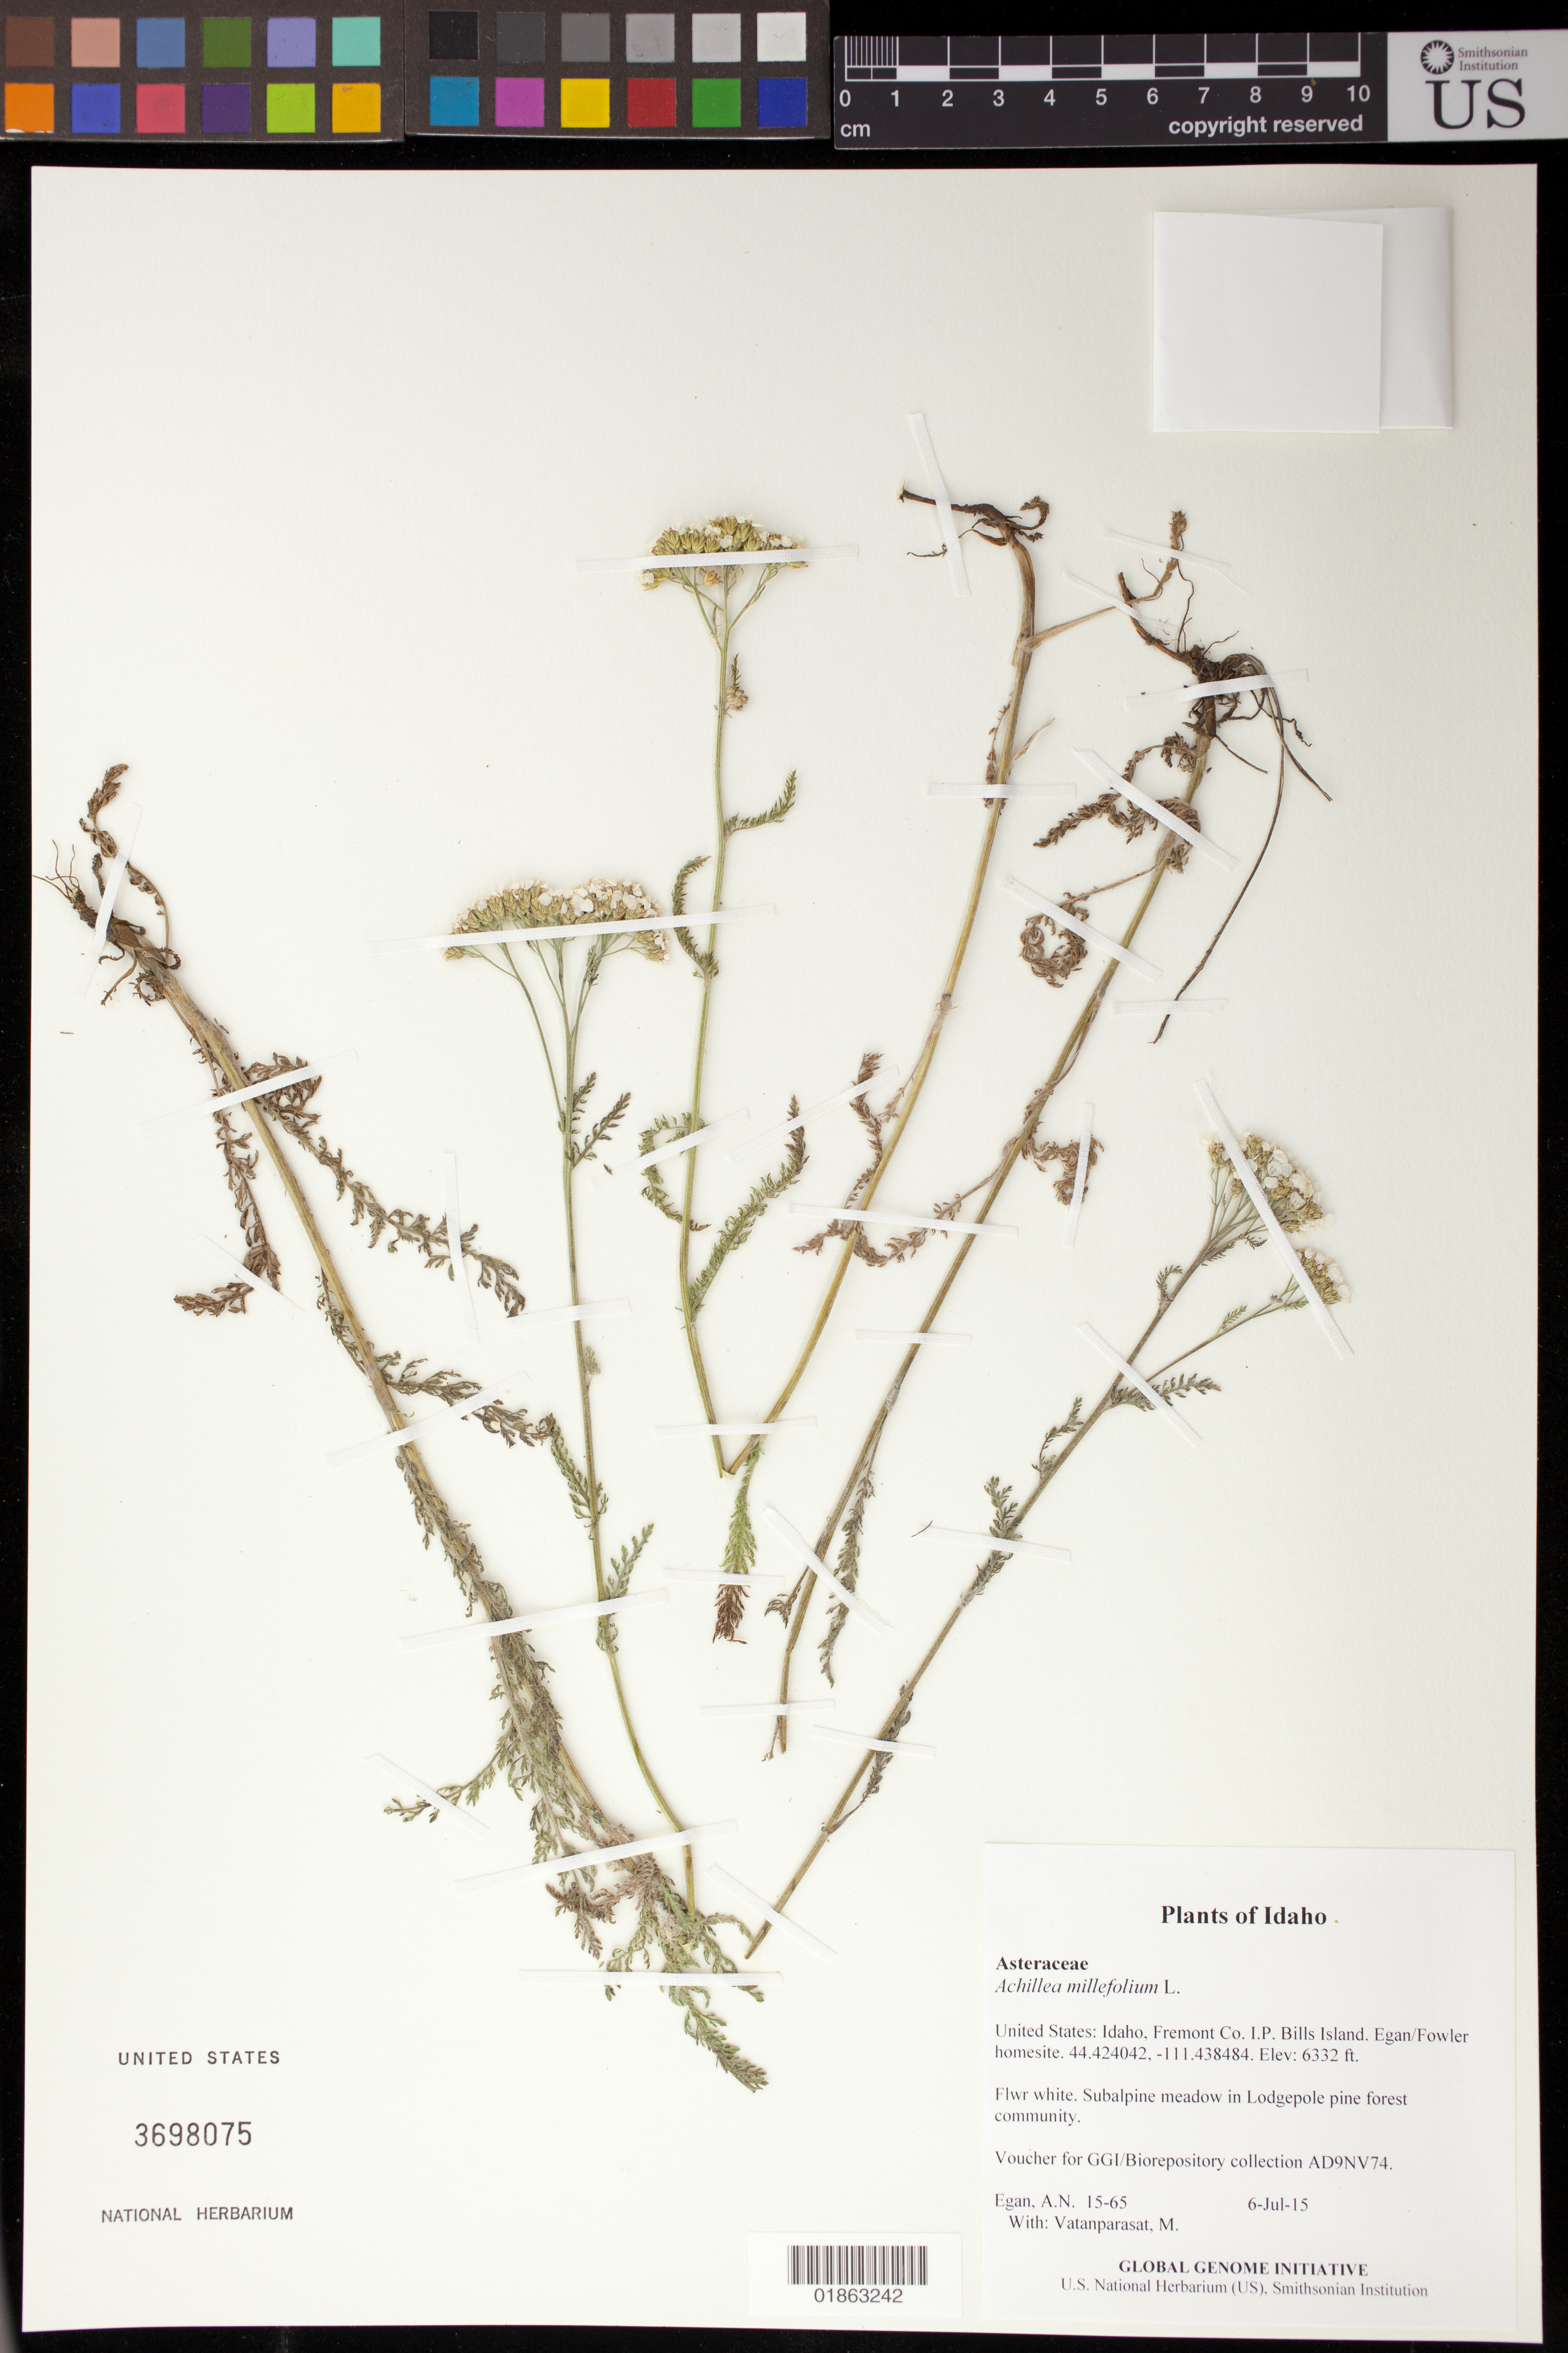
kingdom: Plantae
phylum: Tracheophyta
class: Magnoliopsida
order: Asterales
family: Asteraceae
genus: Achillea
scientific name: Achillea millefolium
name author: L.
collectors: A. N. Egan & M. Vatanparasat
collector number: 15-65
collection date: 2015-07-06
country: United States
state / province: Idaho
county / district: Fremont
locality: I.P. Bills Island. Egan/Fowler homesite.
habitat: Subalpine meadow in Lodgepole pine forest community.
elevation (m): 1930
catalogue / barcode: US 3698075